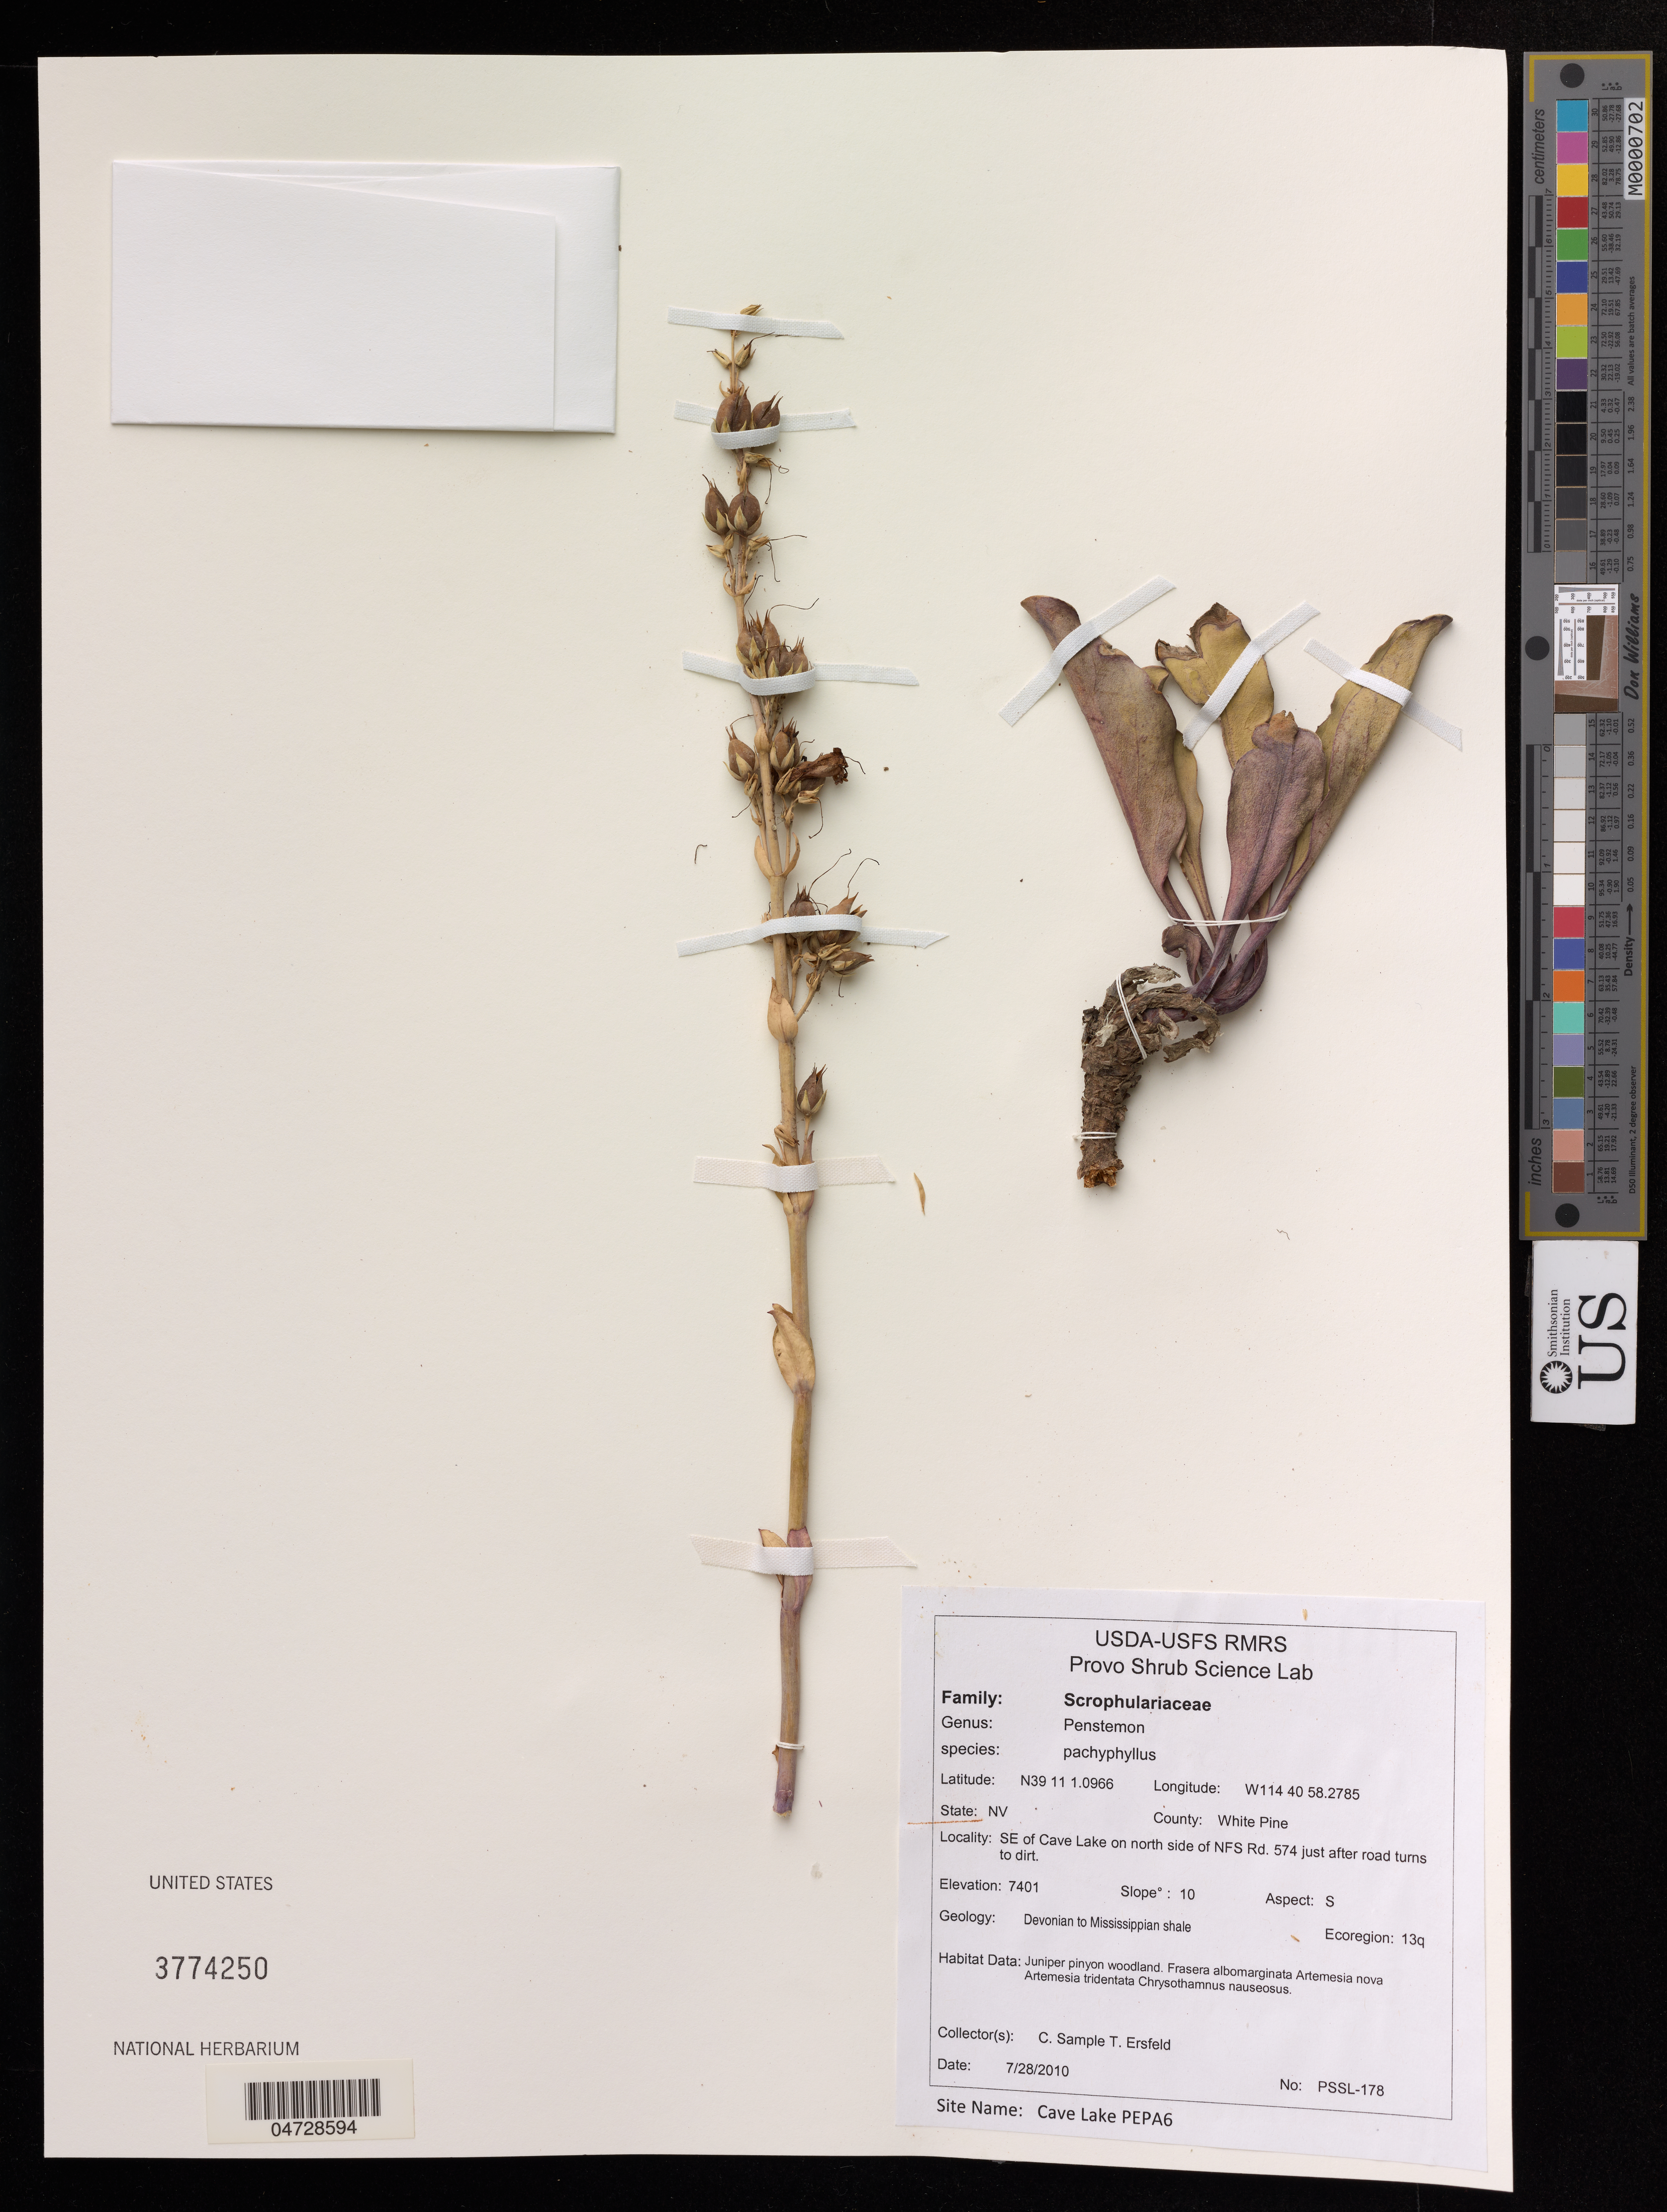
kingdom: Plantae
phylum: Tracheophyta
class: Magnoliopsida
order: Lamiales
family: Plantaginaceae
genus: Penstemon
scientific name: Penstemon pachyphyllus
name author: A. Gray ex Rydb.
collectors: C. Sample & T. Ersfeld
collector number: PSSL-178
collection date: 2010-07-28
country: United States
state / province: Nevada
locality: County: White Pine. SE of Cave Lake on north side of NFS Rd. 574 just after road turns to dirt.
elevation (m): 2256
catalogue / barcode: US 3774250